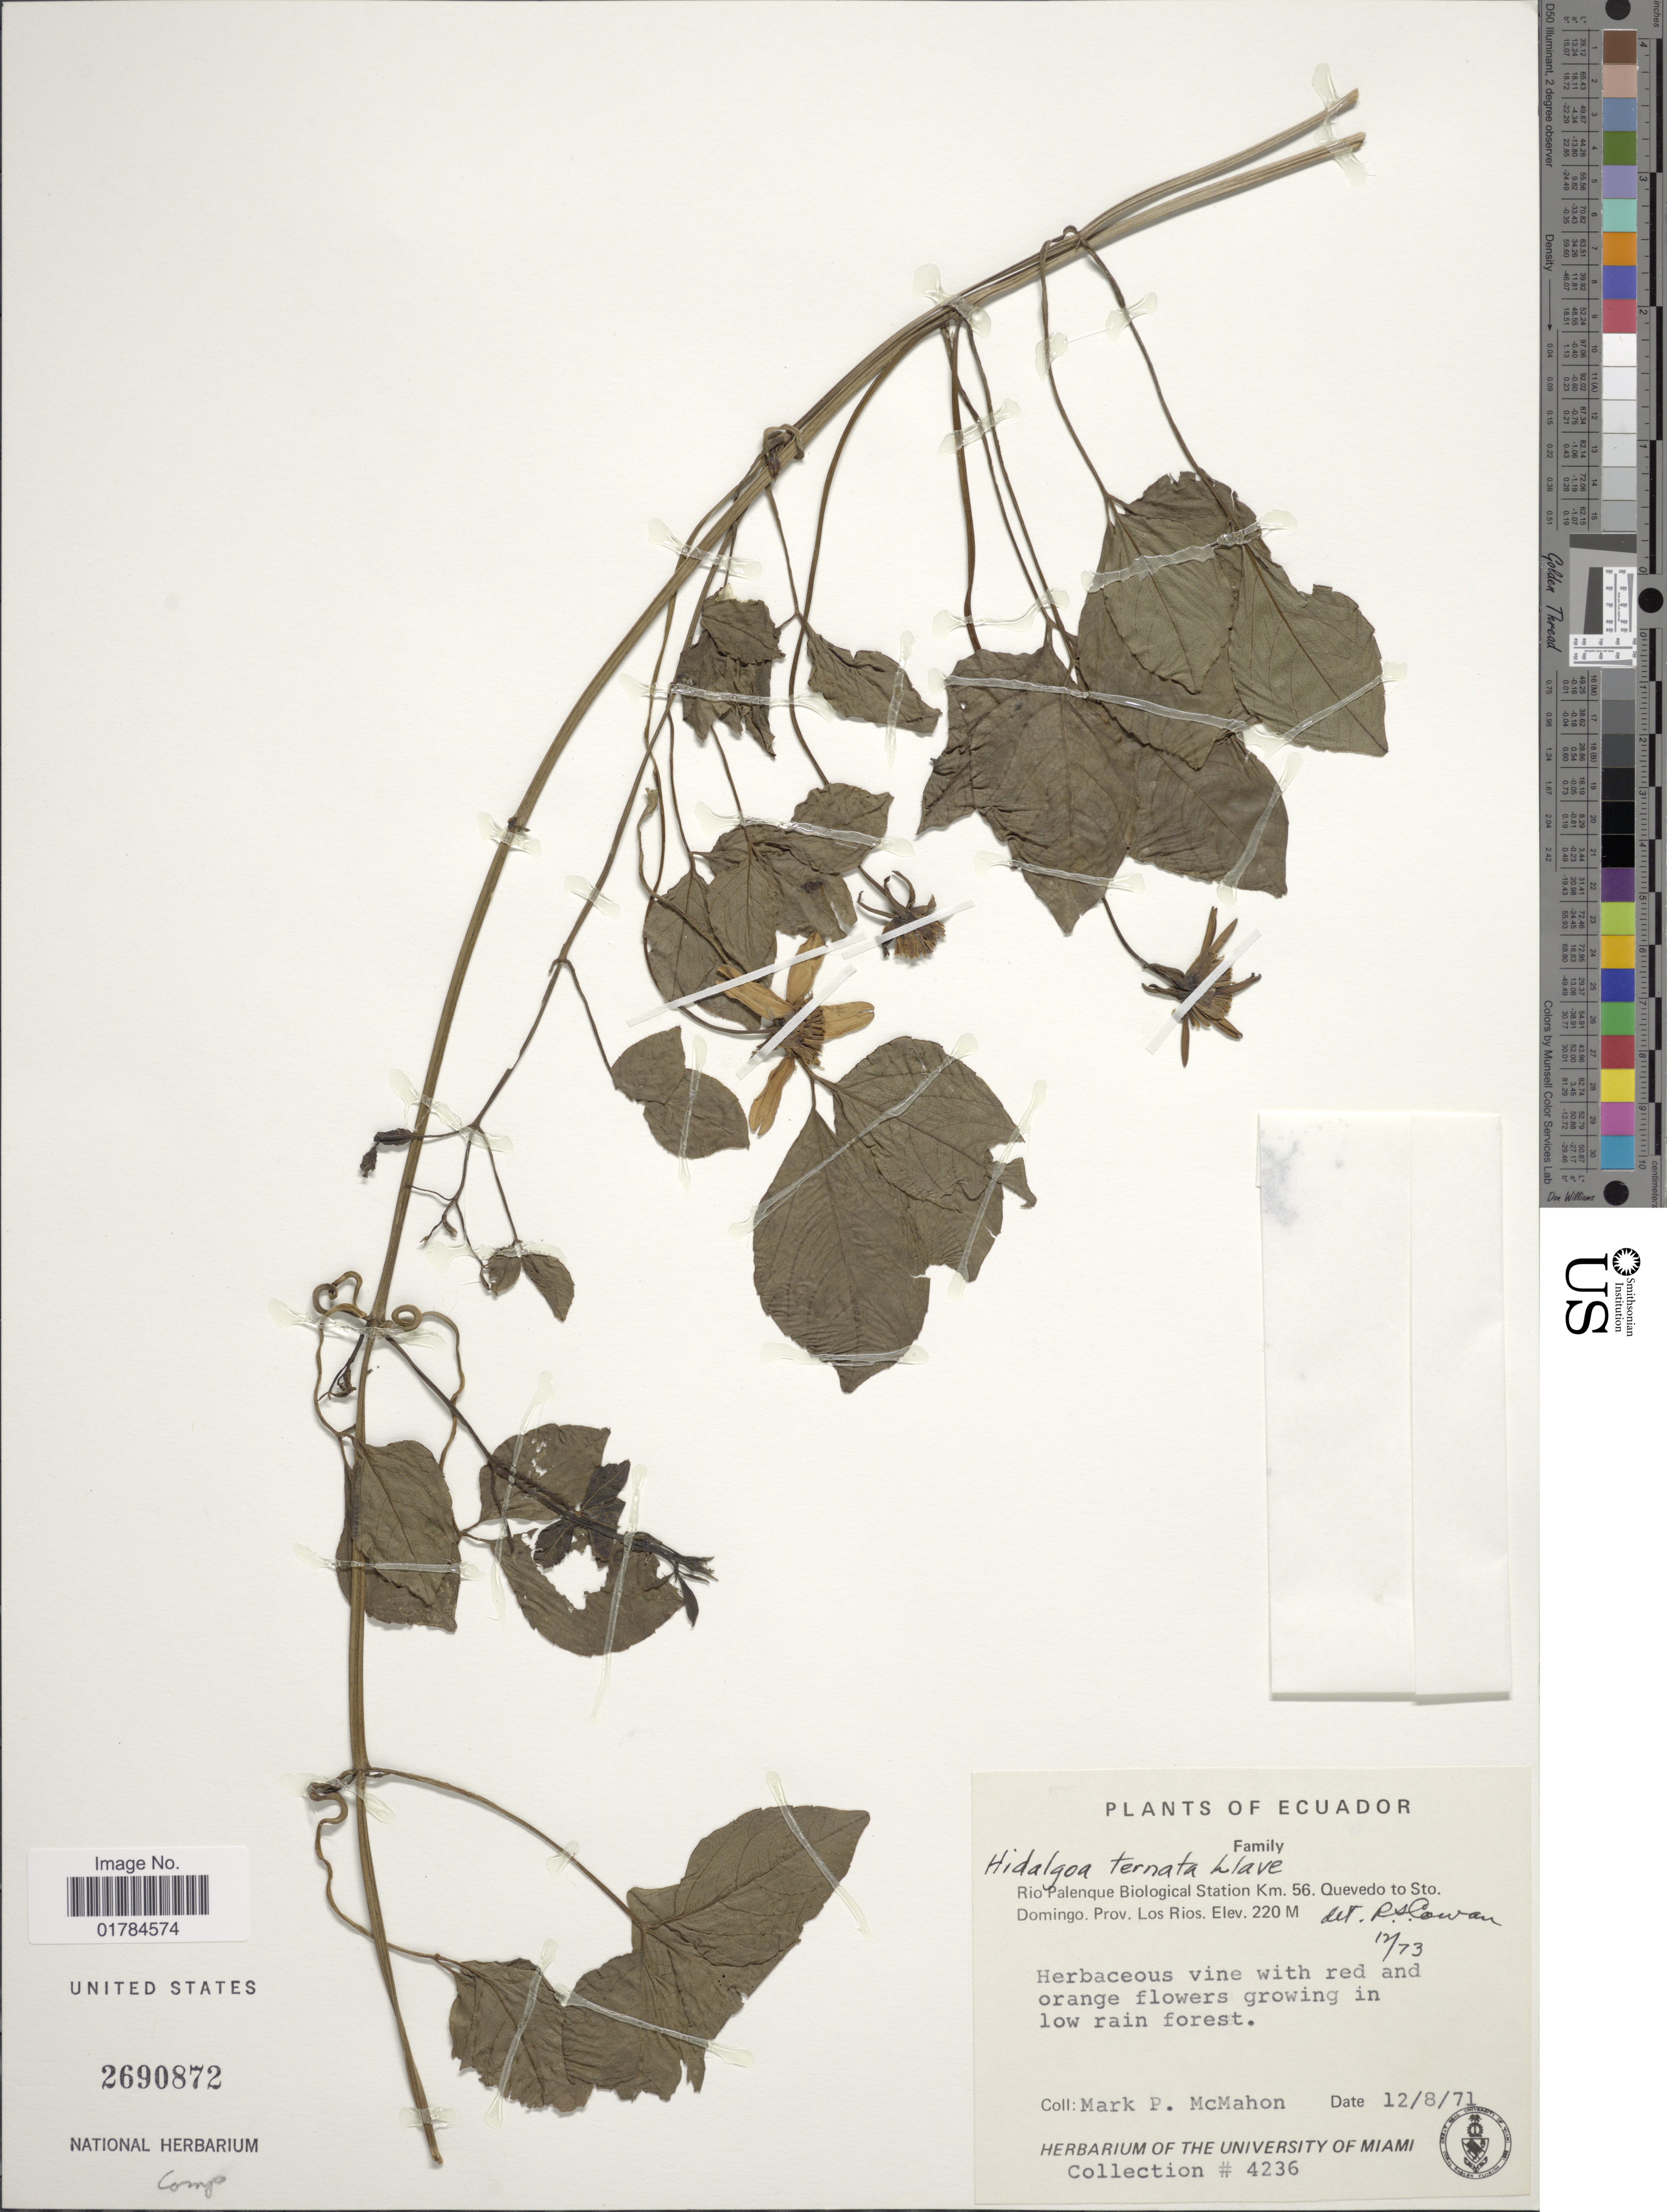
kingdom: Plantae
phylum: Tracheophyta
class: Magnoliopsida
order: Asterales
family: Asteraceae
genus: Hidalgoa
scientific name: Hidalgoa ternata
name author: La Llave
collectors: M. McMahon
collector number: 4236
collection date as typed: Transcribed d/m/y: 12/8/71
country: Ecuador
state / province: Los Ríos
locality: Rio Palenque Biological Station, km 56. Quevedo to Sto. Domingo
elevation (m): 220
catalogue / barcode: US 2690872